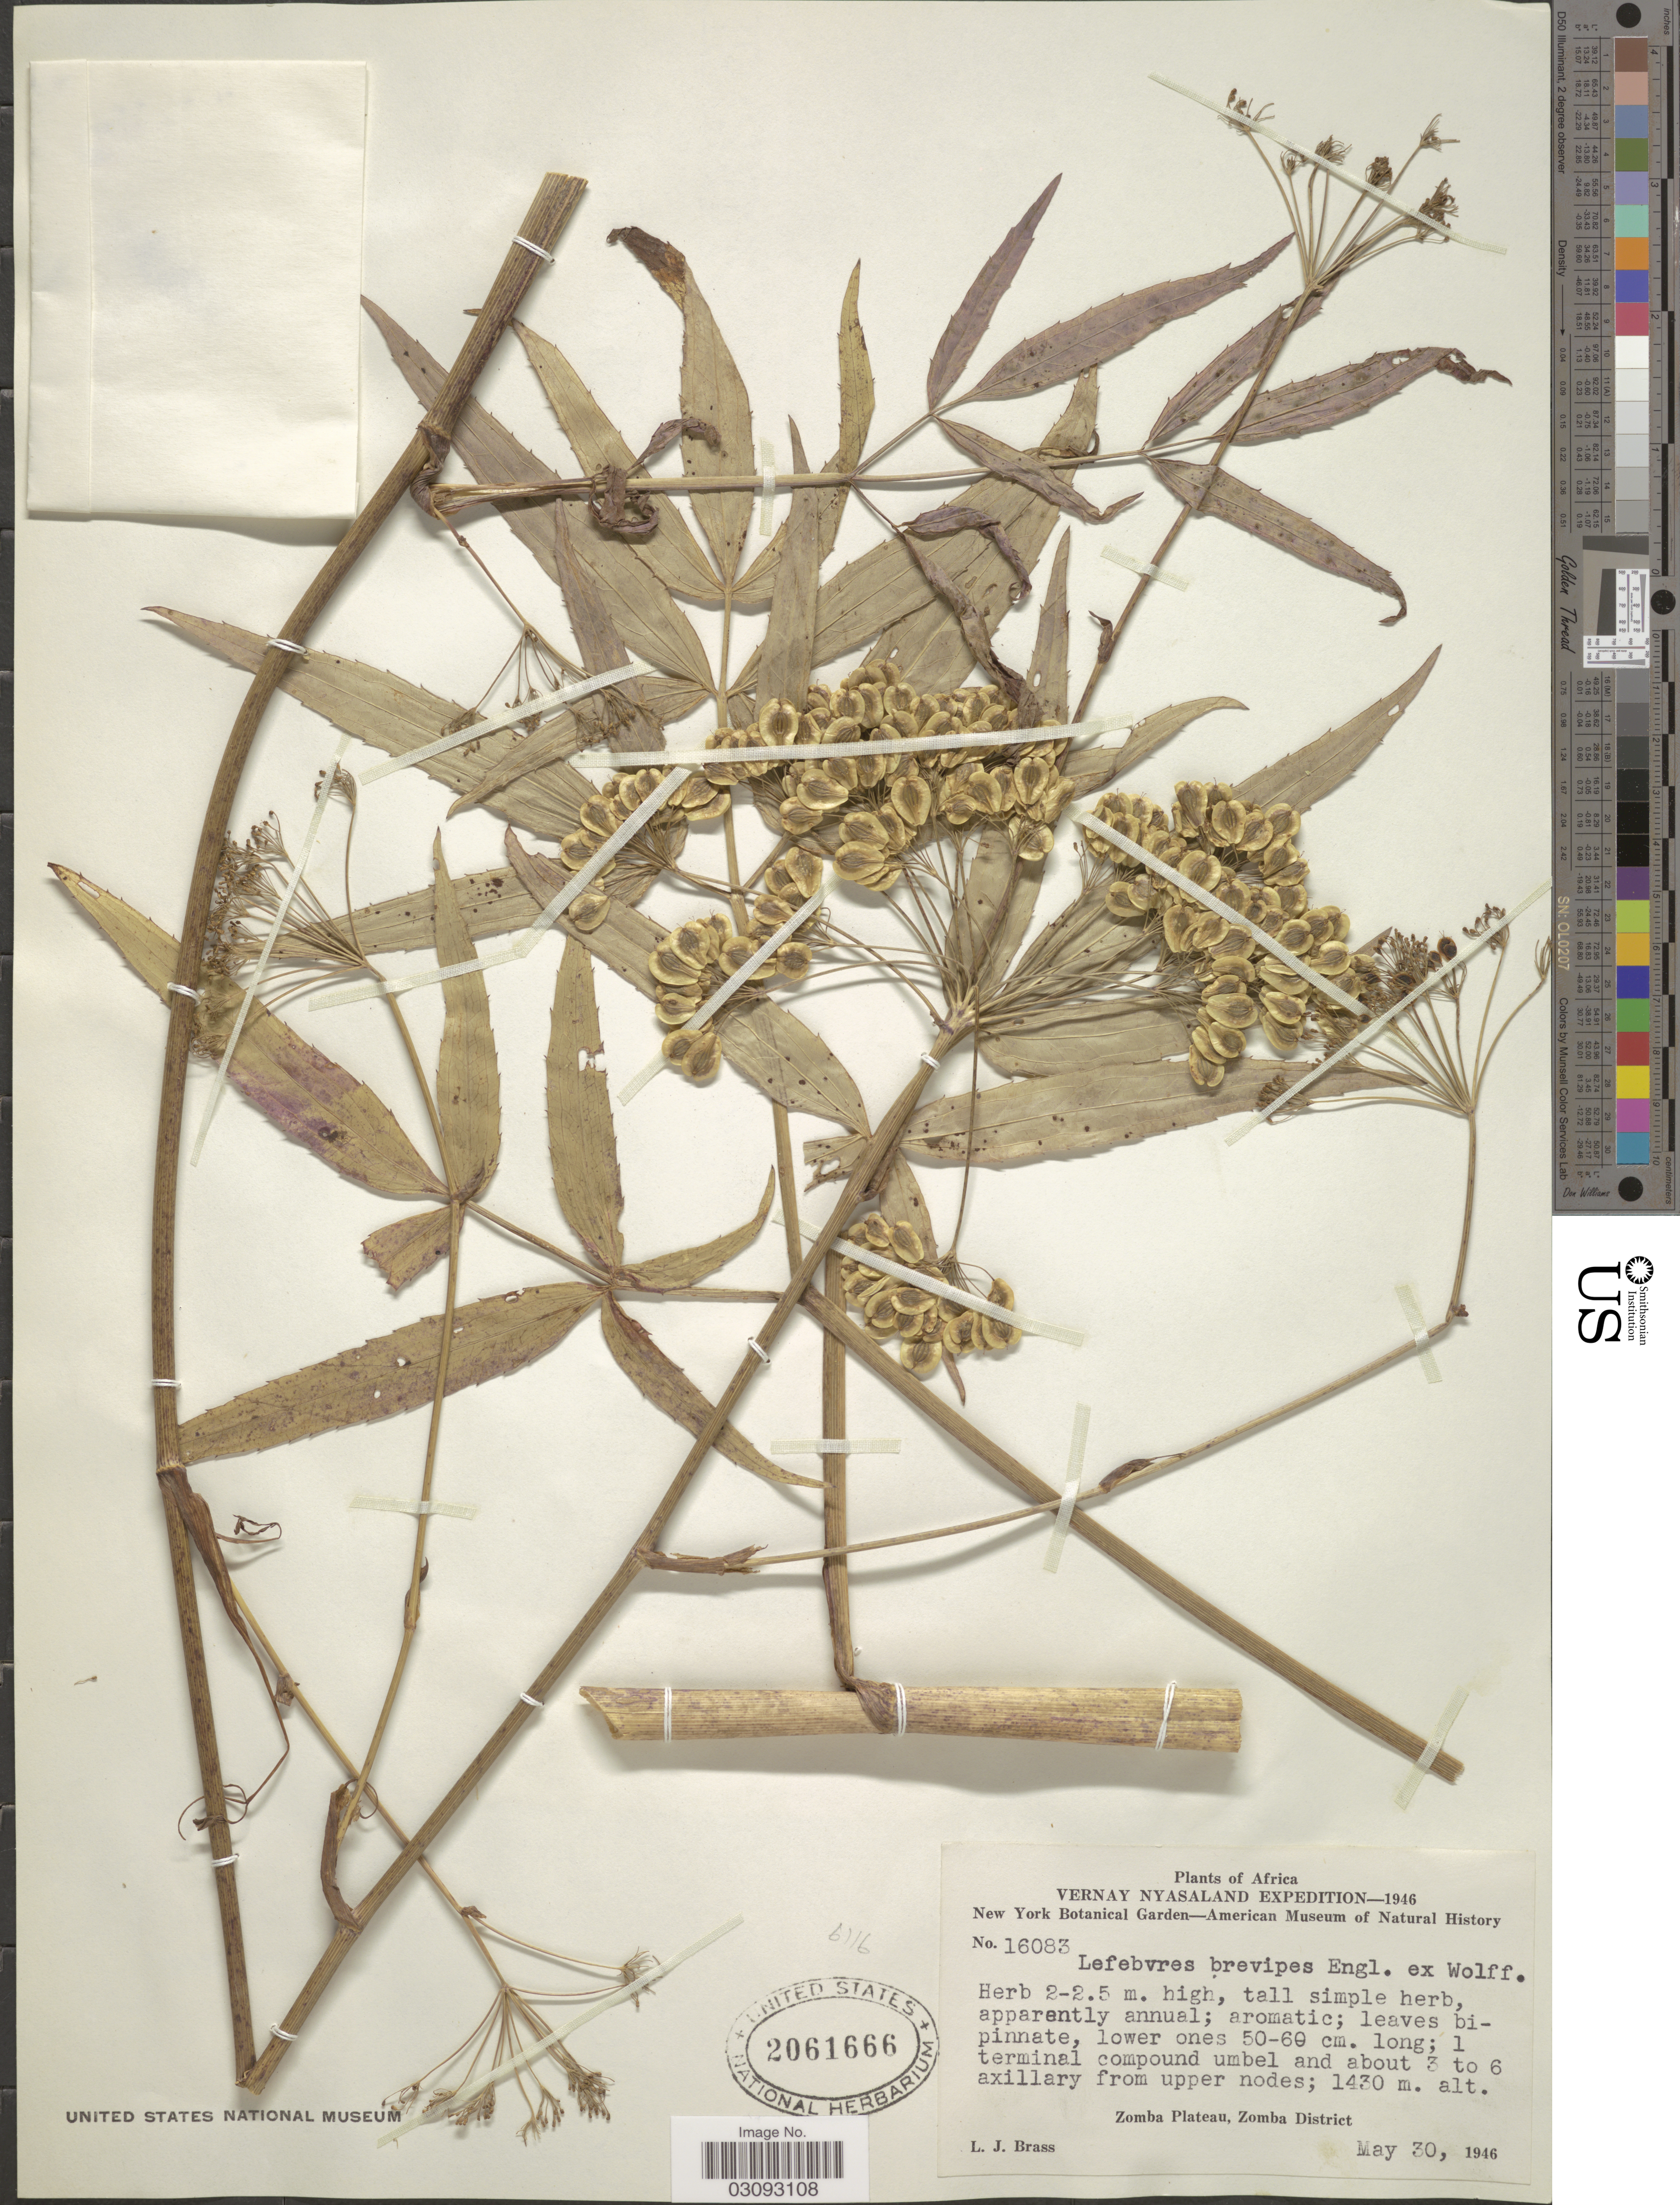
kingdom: Plantae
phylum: Tracheophyta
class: Magnoliopsida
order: Apiales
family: Apiaceae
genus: Peucedanum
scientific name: Peucedanum brevipes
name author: (Engl. ex H. Wolff) M.Hiroe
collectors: L. J. Brass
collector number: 16083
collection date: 1946-05-30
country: Malawi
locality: Africa. Vernay Nyasaland. Zomba Plateau, Zomba District.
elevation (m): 1430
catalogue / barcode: US 2061666